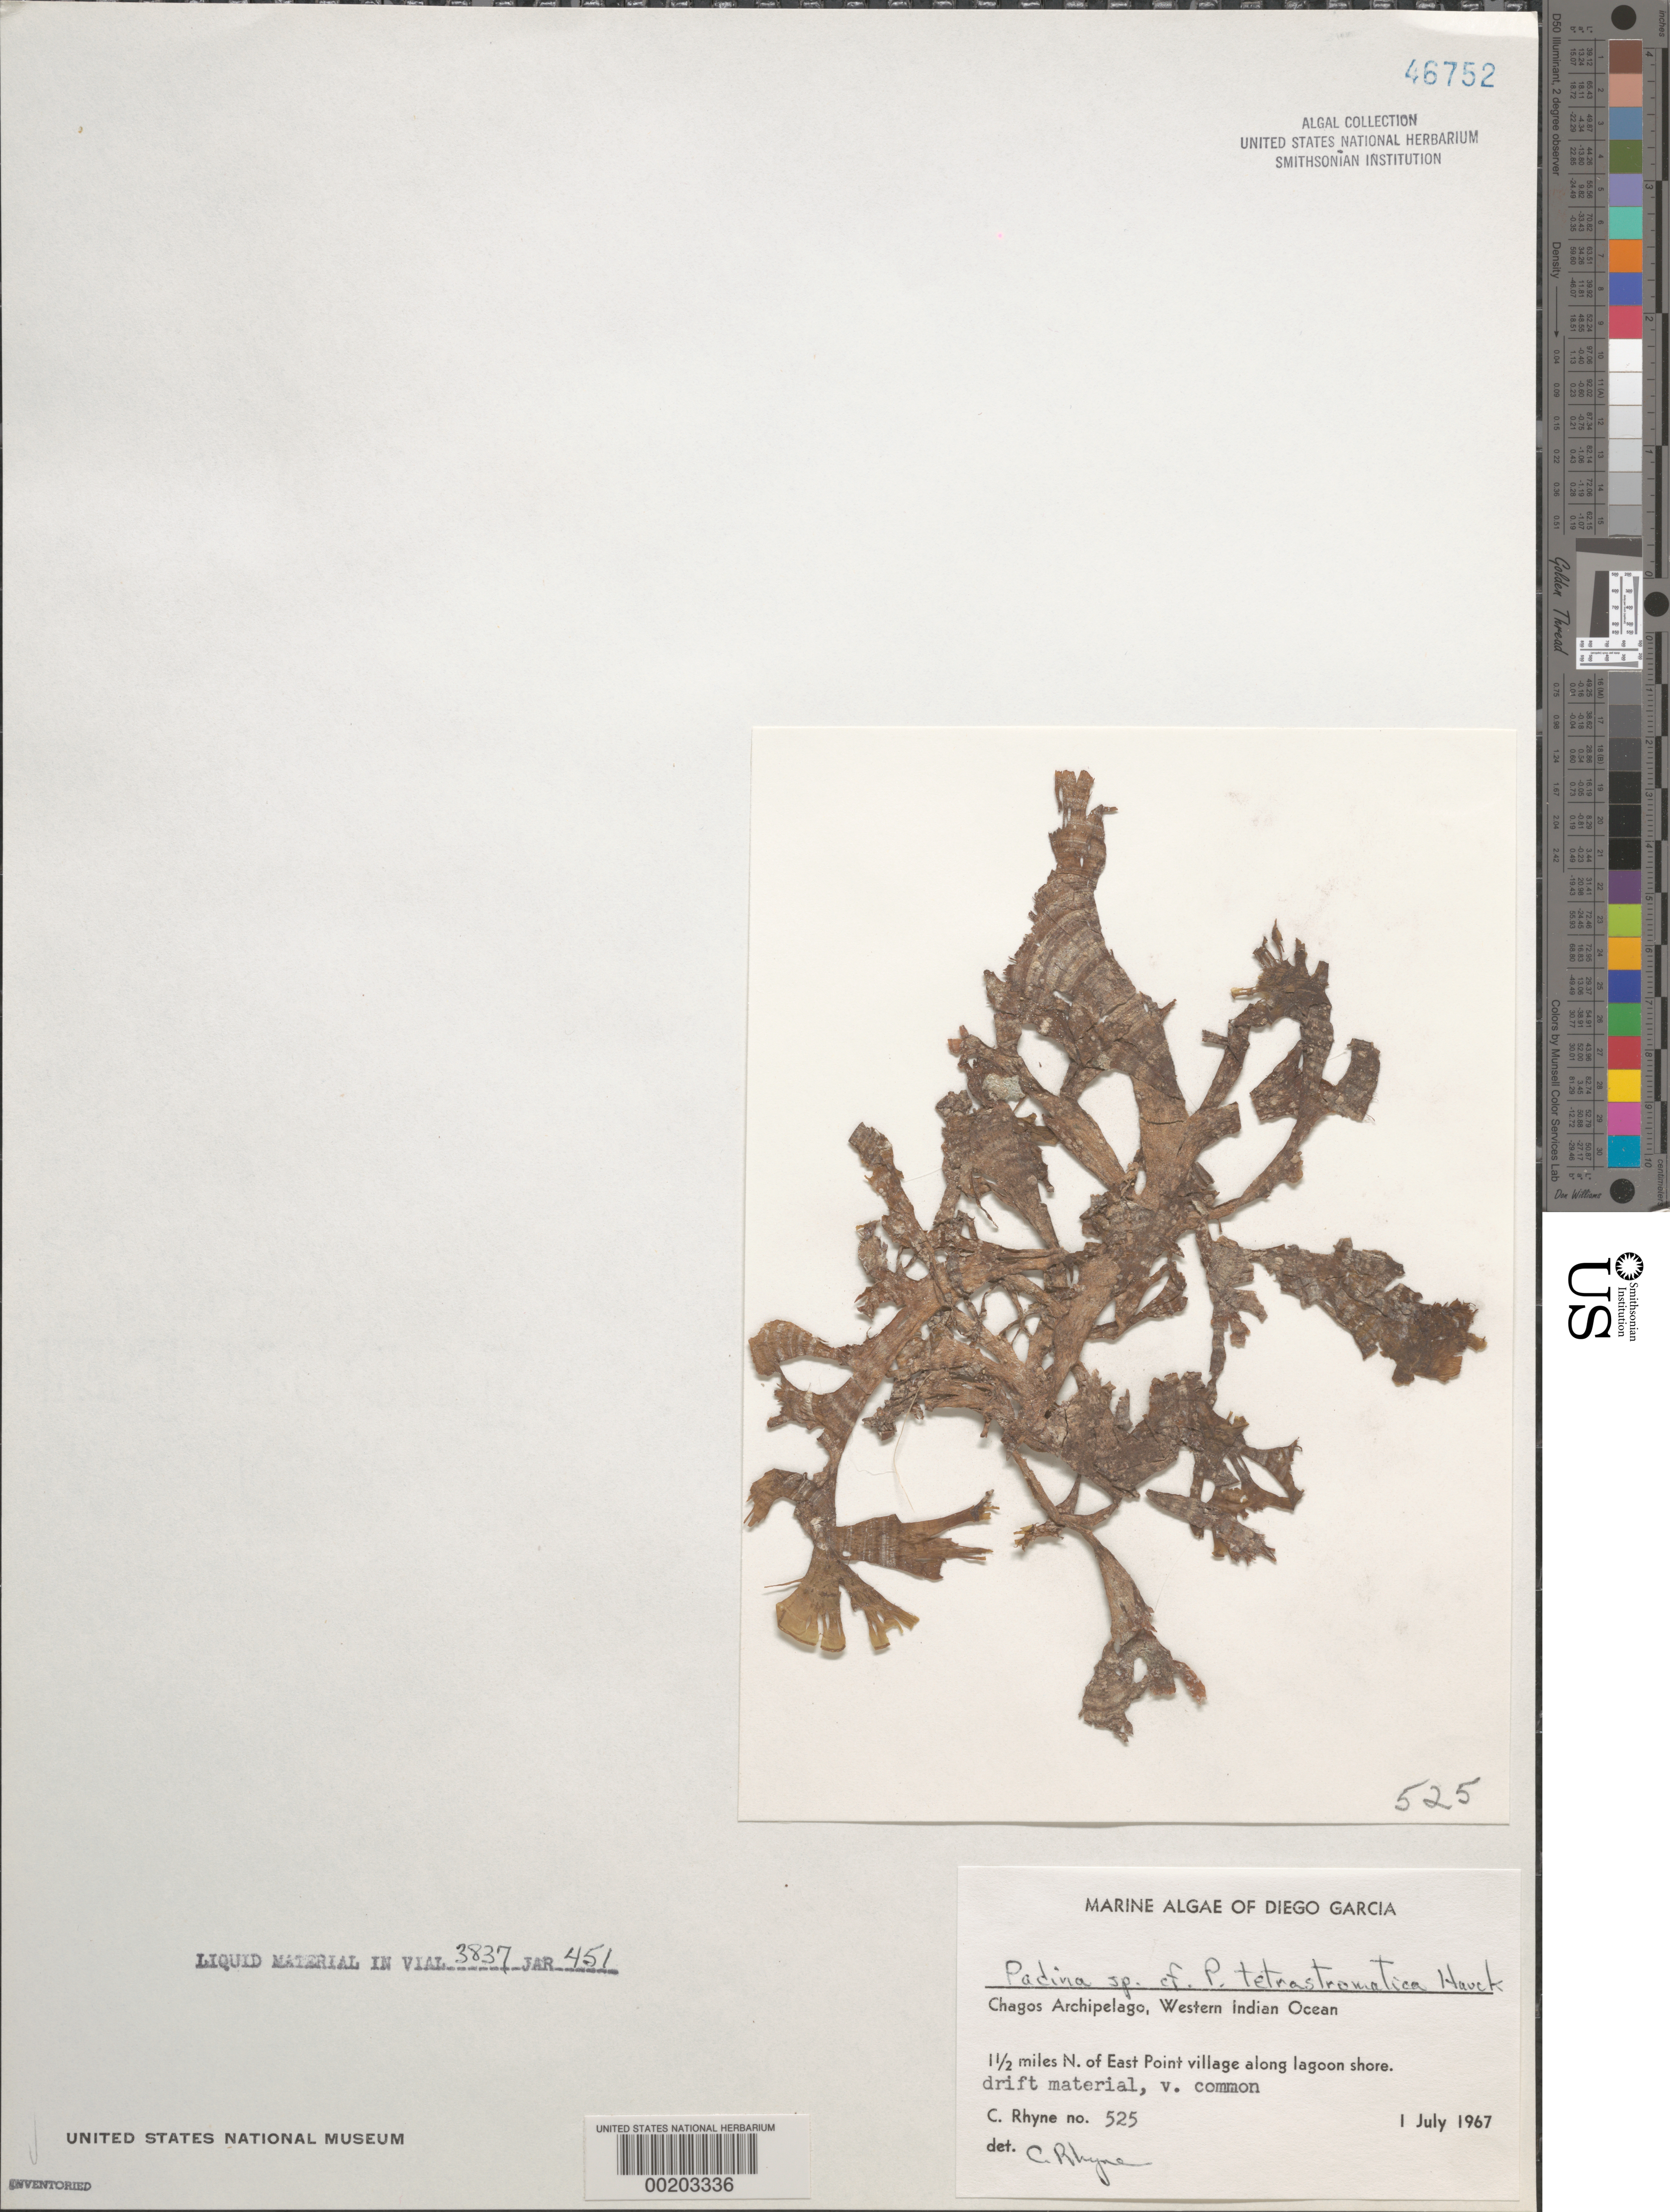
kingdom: Chromista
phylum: Ochrophyta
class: Phaeophyceae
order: Dictyotales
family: Dictyotaceae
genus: Padina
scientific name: Padina tetrastromatica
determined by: Rhyne, C. F.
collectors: C. Rhyne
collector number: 525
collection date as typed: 01 Jul 1967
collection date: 1967-07-01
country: British Indian Ocean Territory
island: Diego Garcia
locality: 1.5 miles north of East Point Village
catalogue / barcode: US 46752